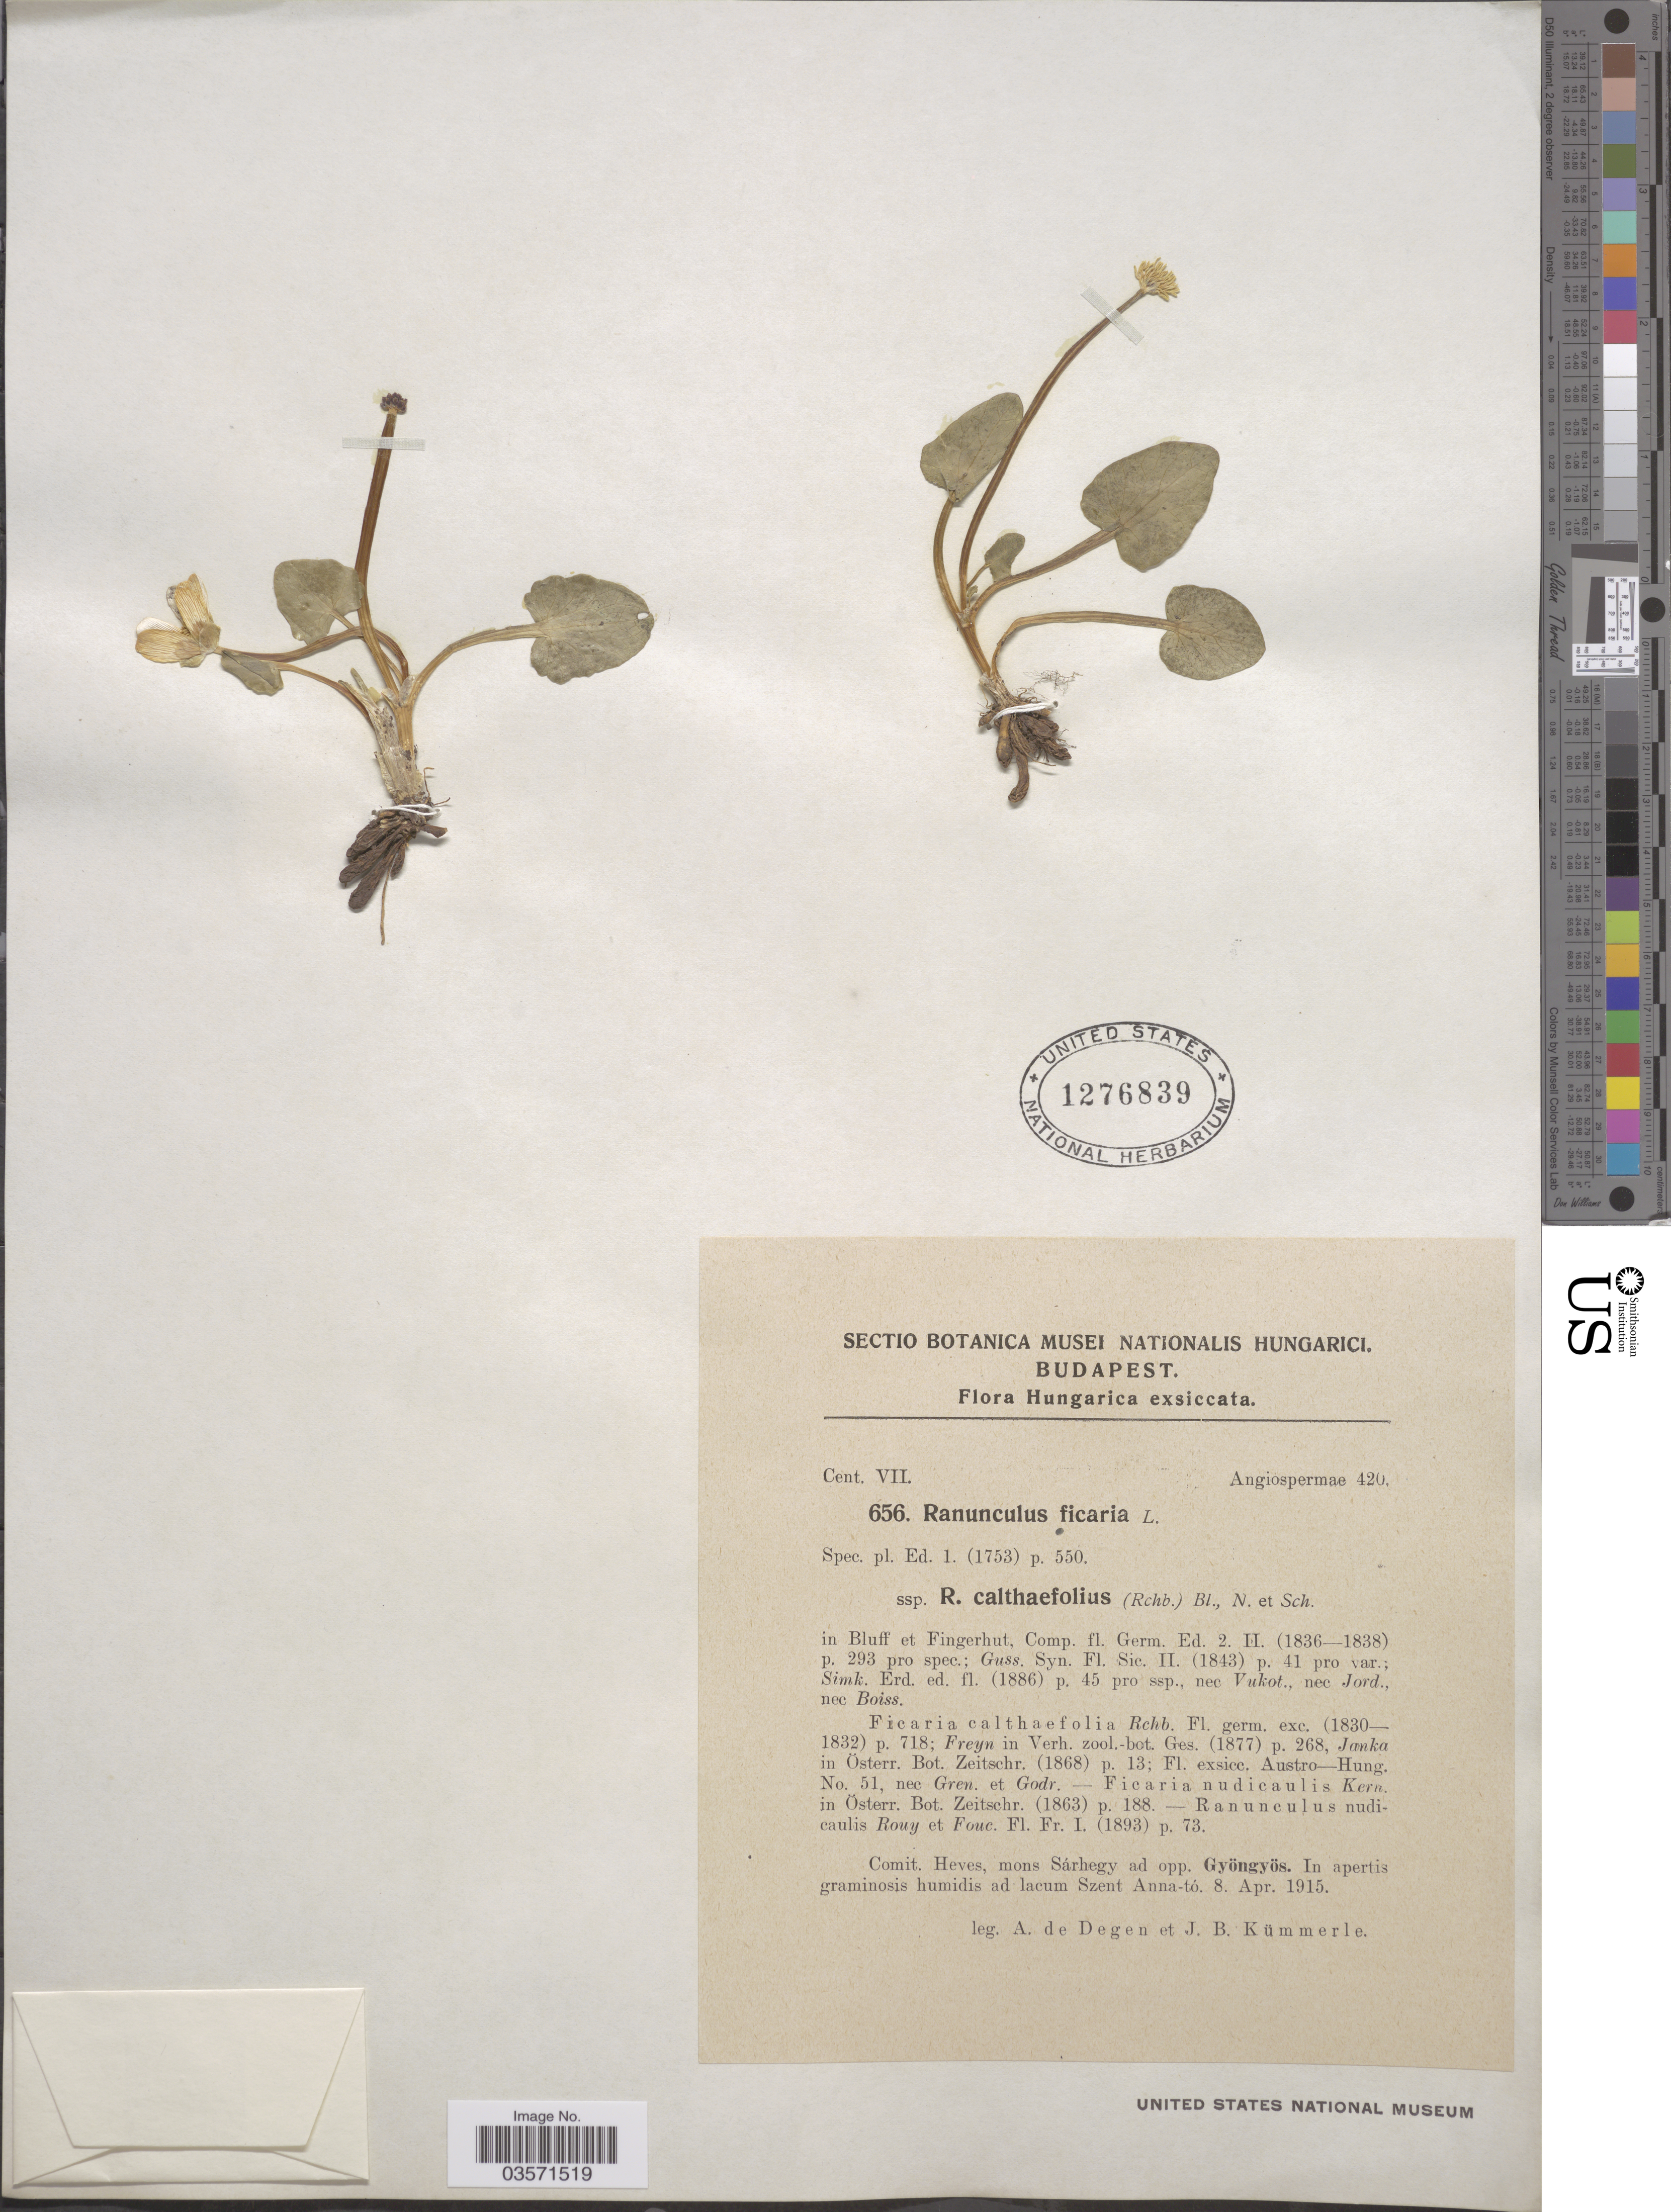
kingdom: Plantae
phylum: Tracheophyta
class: Magnoliopsida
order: Ranunculales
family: Ranunculaceae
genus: Ficaria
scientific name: Ficaria verna subsp. calthifolia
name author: (Rchb. f.) Nyman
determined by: Strong, M. T., (US), Smithsonian Institution - National Museum of Natural History (UNITED STATES)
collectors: A. Degen & J. Kummerle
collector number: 656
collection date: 1915-04-08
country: Hungary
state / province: Heves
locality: Comit. Heves, mont Sárhegy ad opp. Gyöngyös. In apertis graminosis humidis ad lacum Szent Anna-tó.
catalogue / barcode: US 1276839